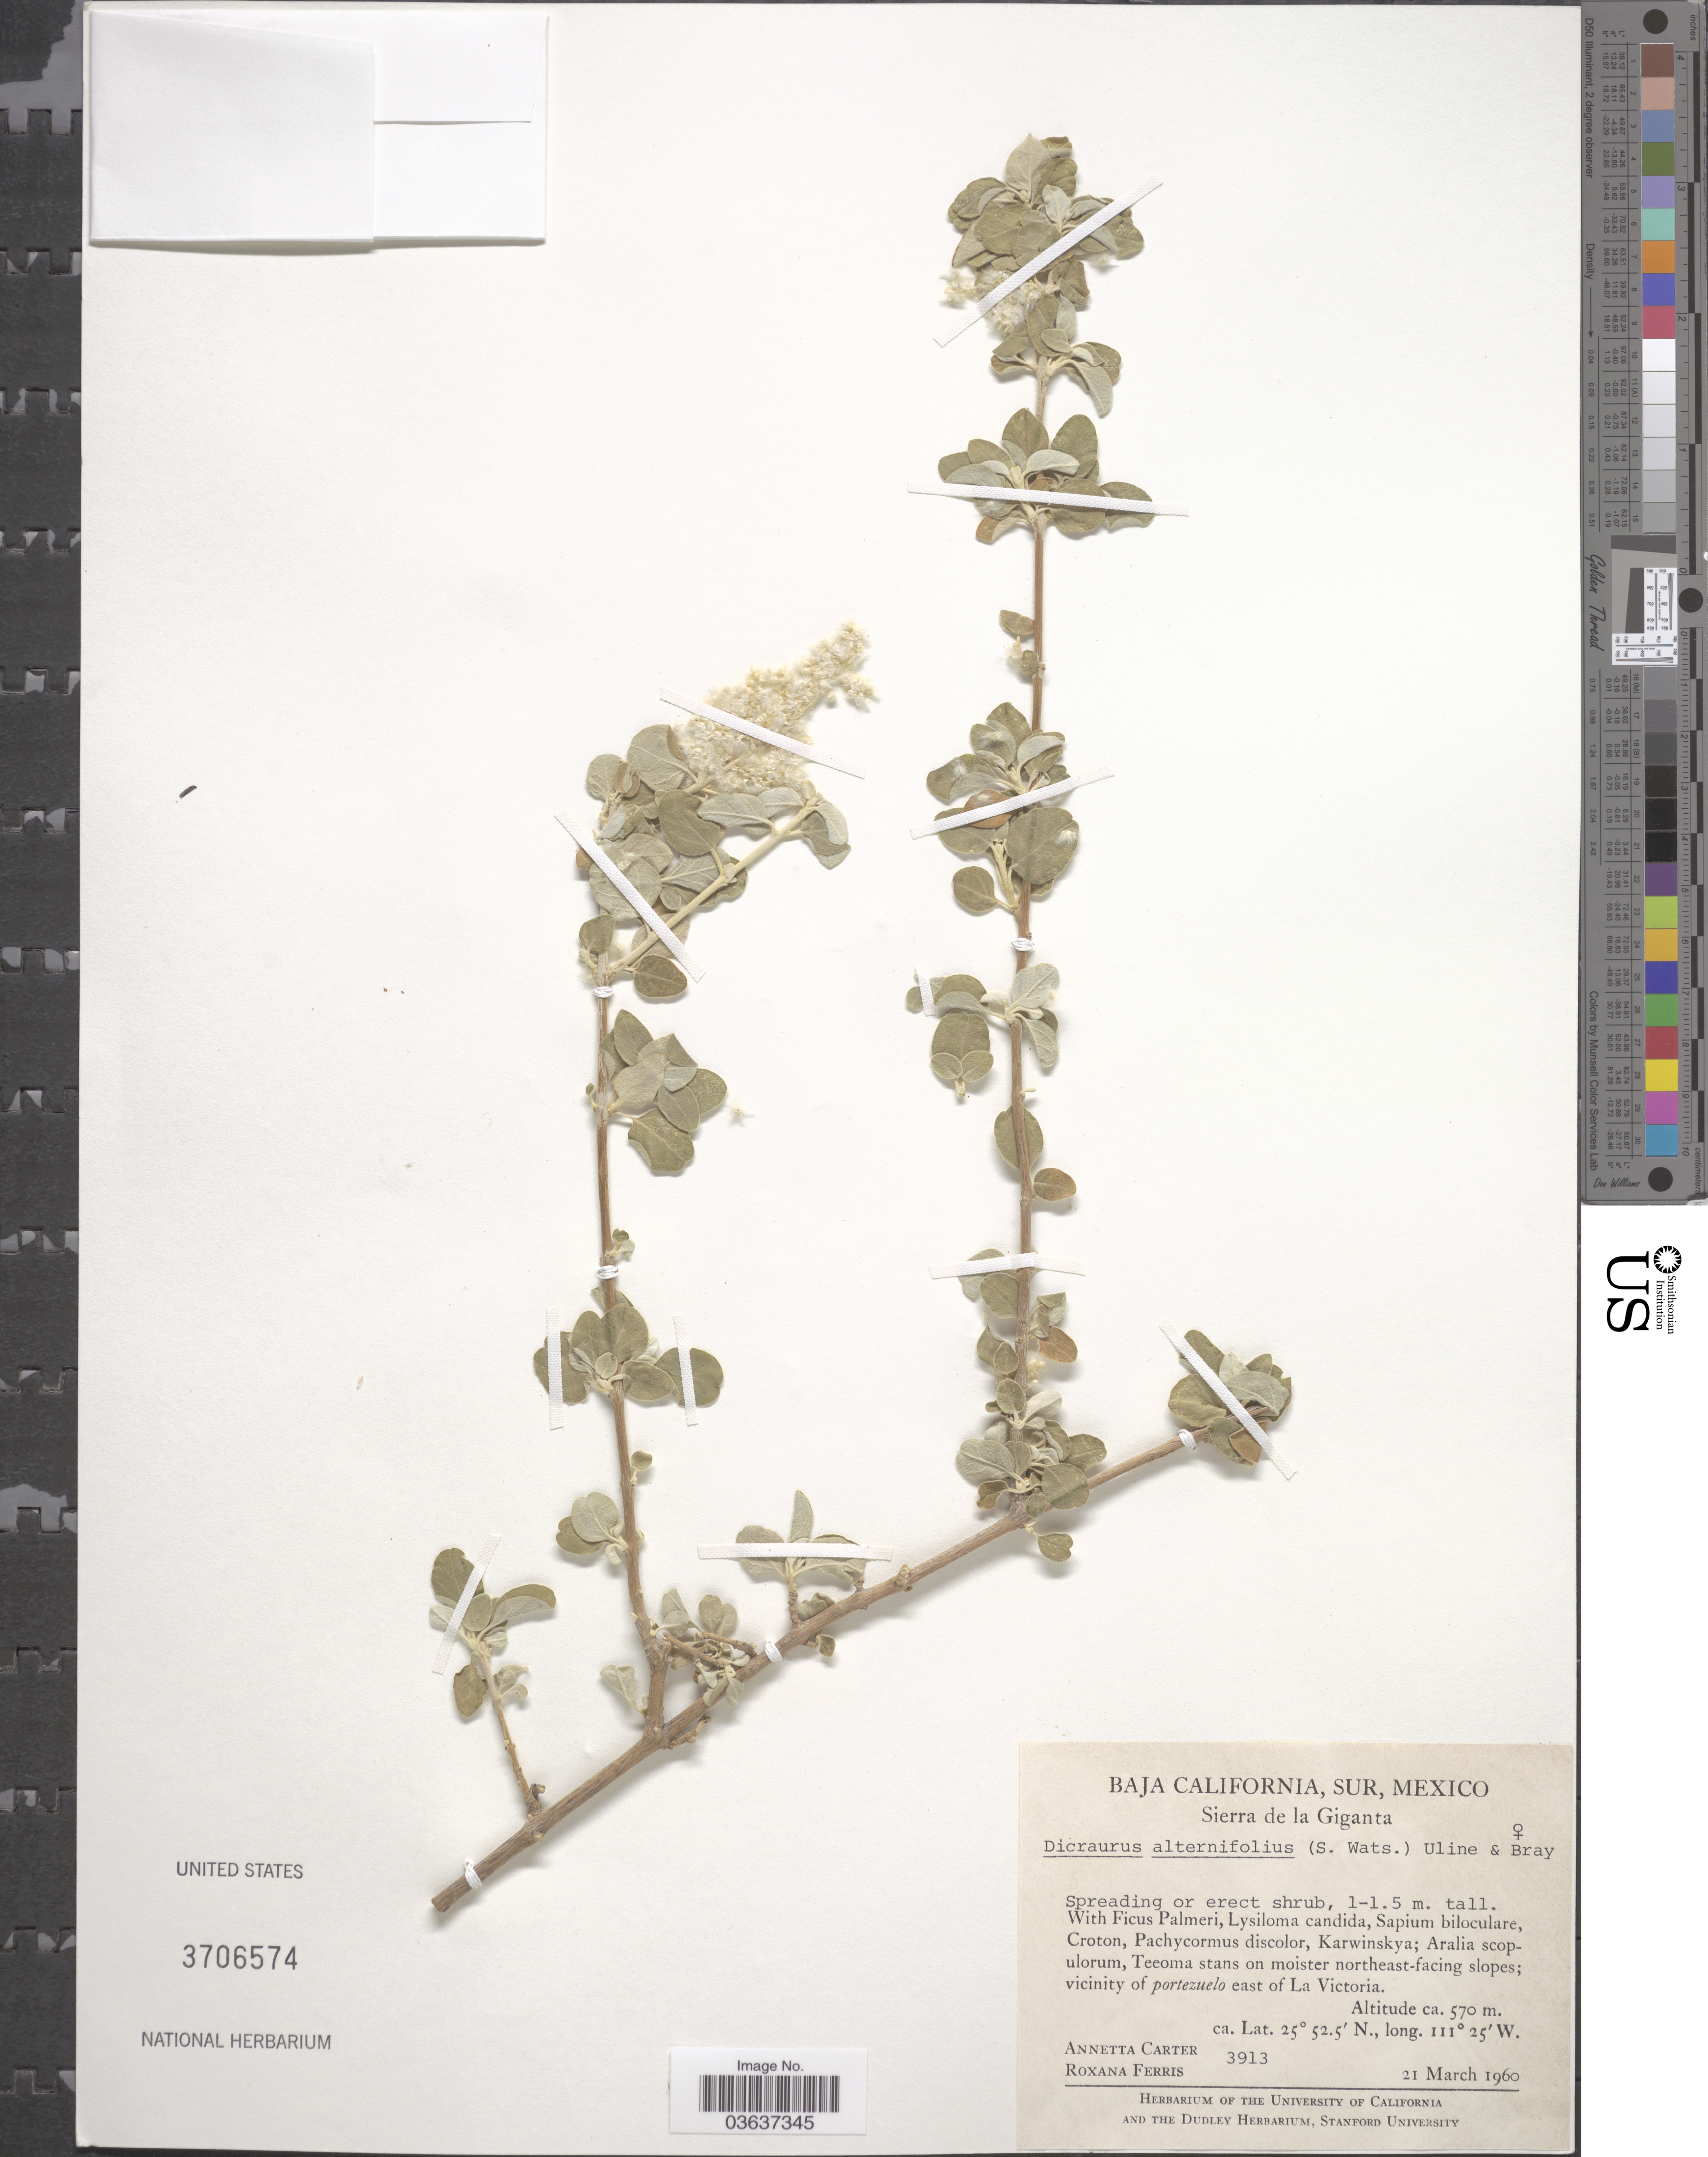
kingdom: Plantae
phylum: Tracheophyta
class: Magnoliopsida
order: Caryophyllales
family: Amaranthaceae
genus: Iresine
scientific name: Iresine alternifolia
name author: S. Watson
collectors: A. Carter & R. S. Ferris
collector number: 3913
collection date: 1960-03-21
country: Mexico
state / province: Baja California Sur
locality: Sierra de la Giganta. Vicinity of portezuelo east of La Victoria.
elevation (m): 570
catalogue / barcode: US 3706574